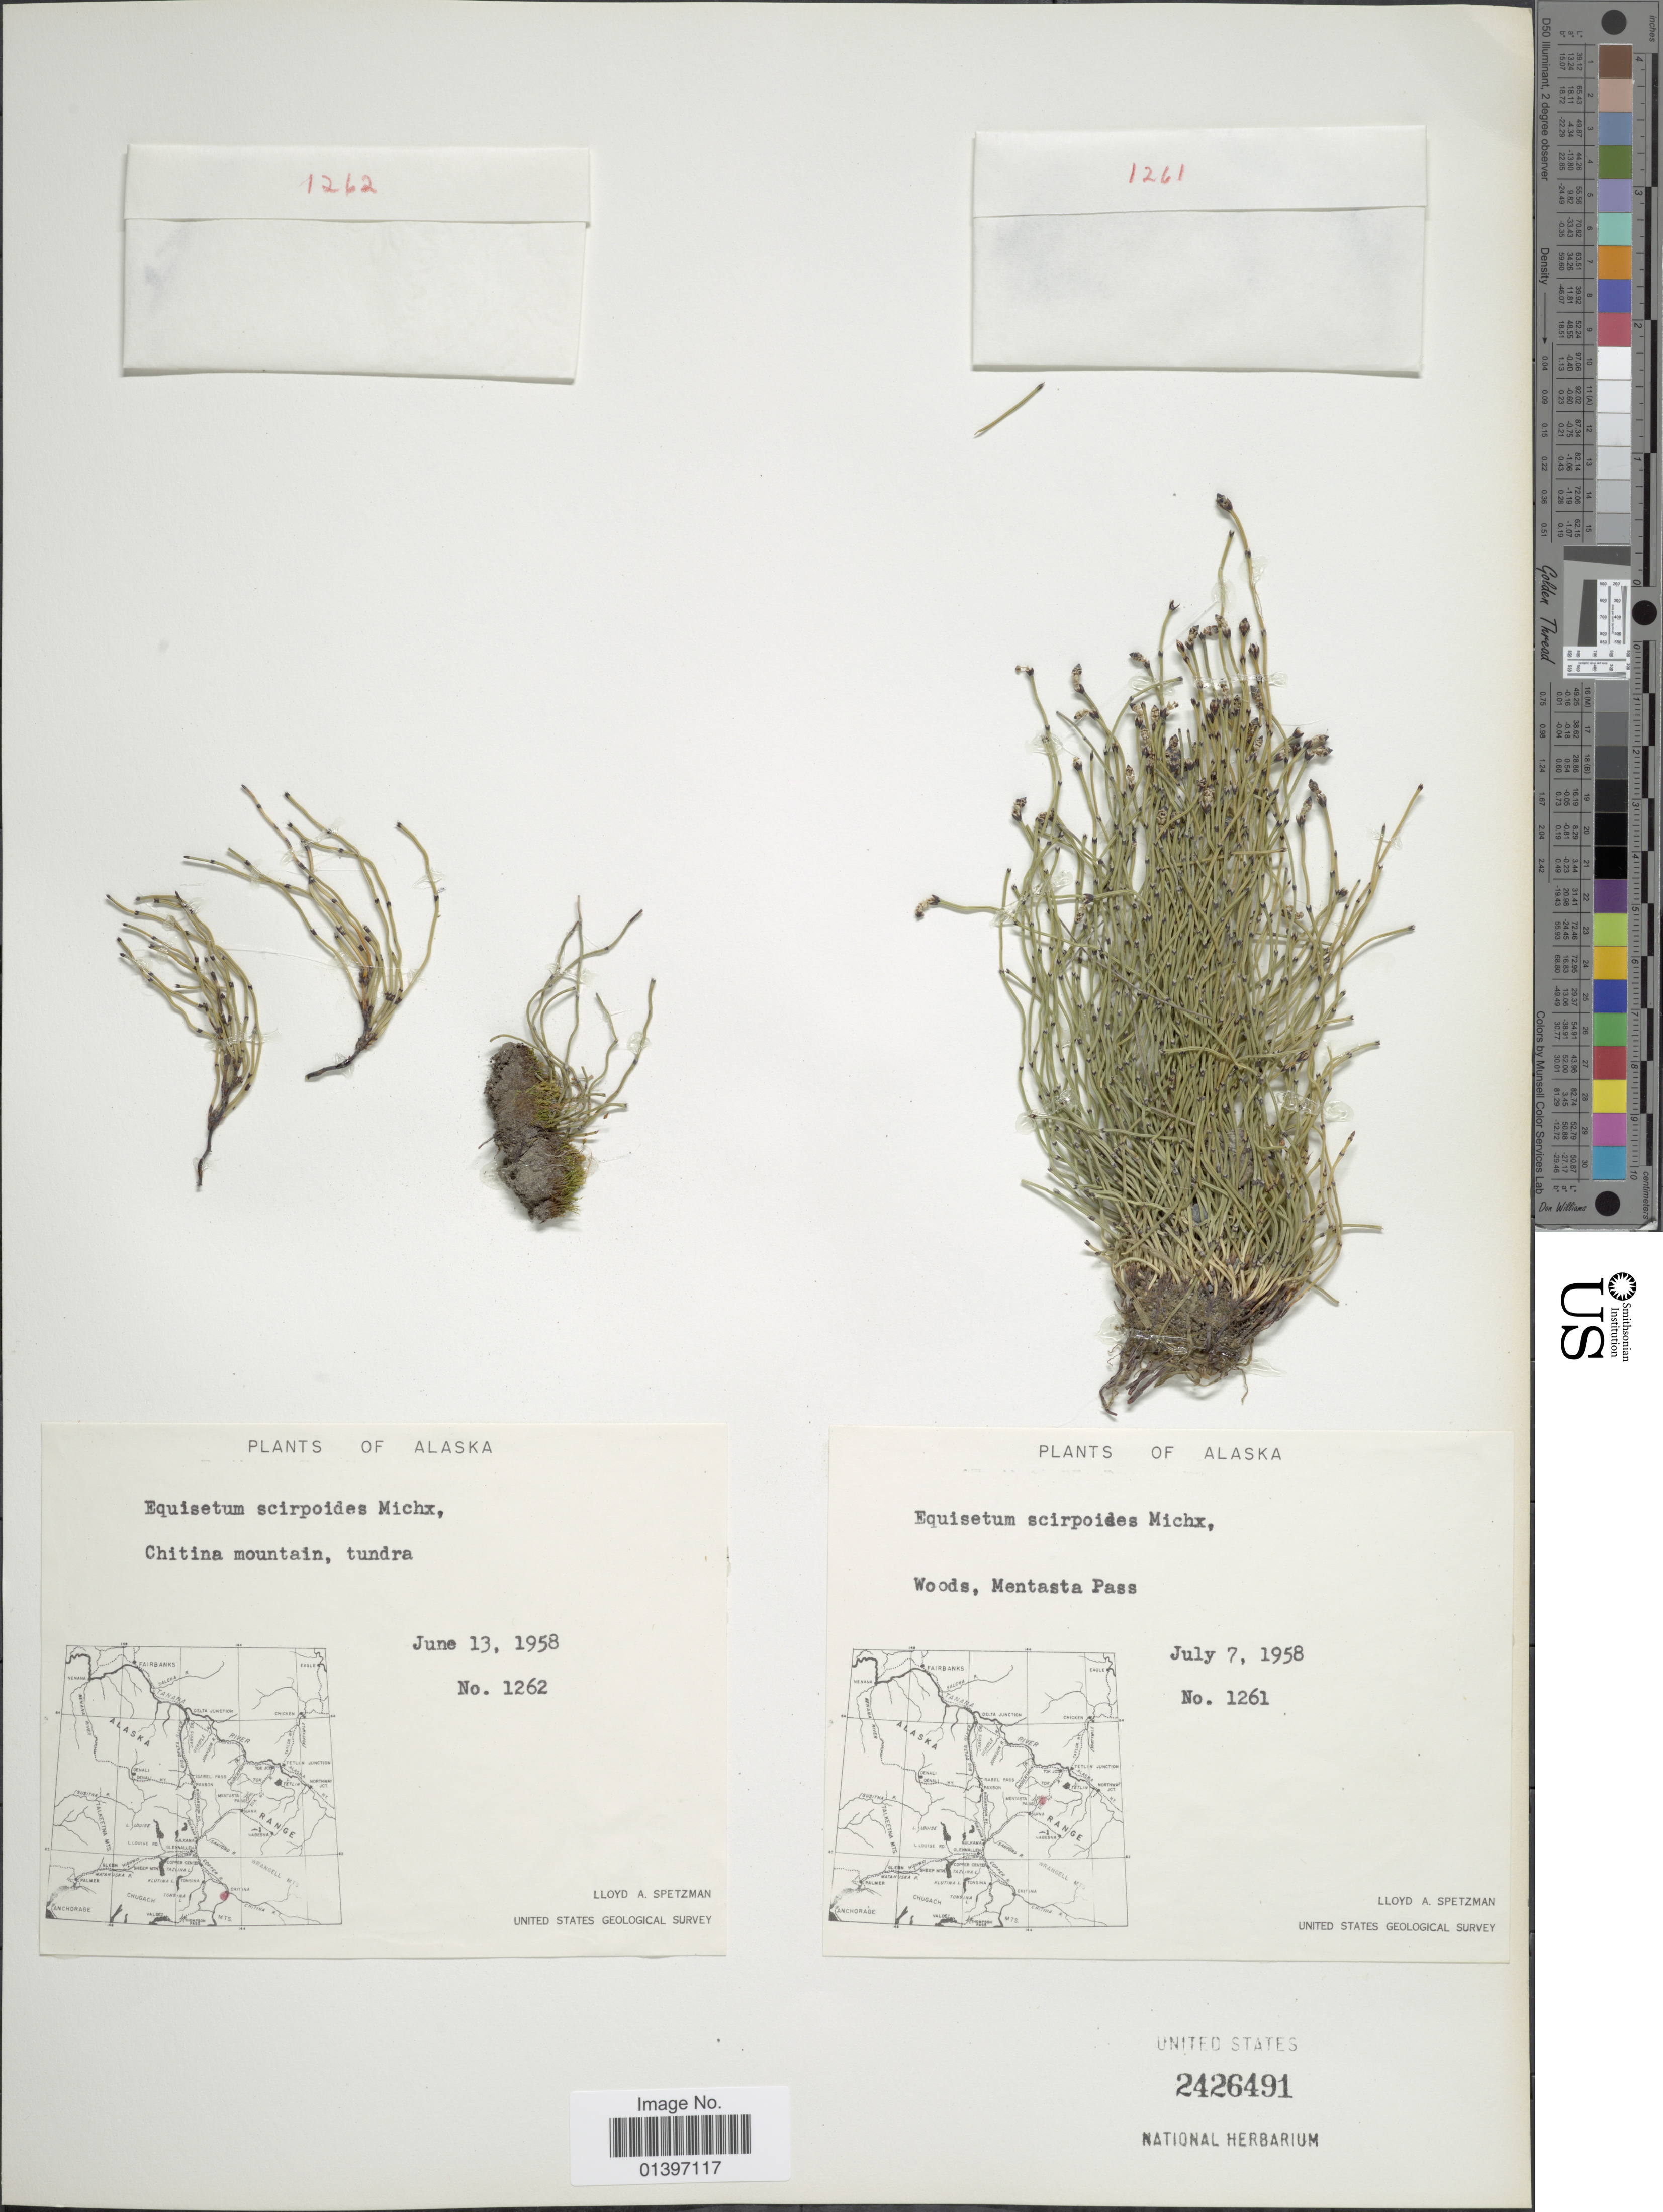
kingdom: Plantae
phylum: Tracheophyta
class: Polypodiopsida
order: Equisetales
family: Equisetaceae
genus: Equisetum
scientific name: Equisetum scirpoides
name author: Michx.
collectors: L. Spetzman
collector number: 1262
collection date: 1958-06-13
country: United States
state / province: Alaska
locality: Chitina mountain, tundra